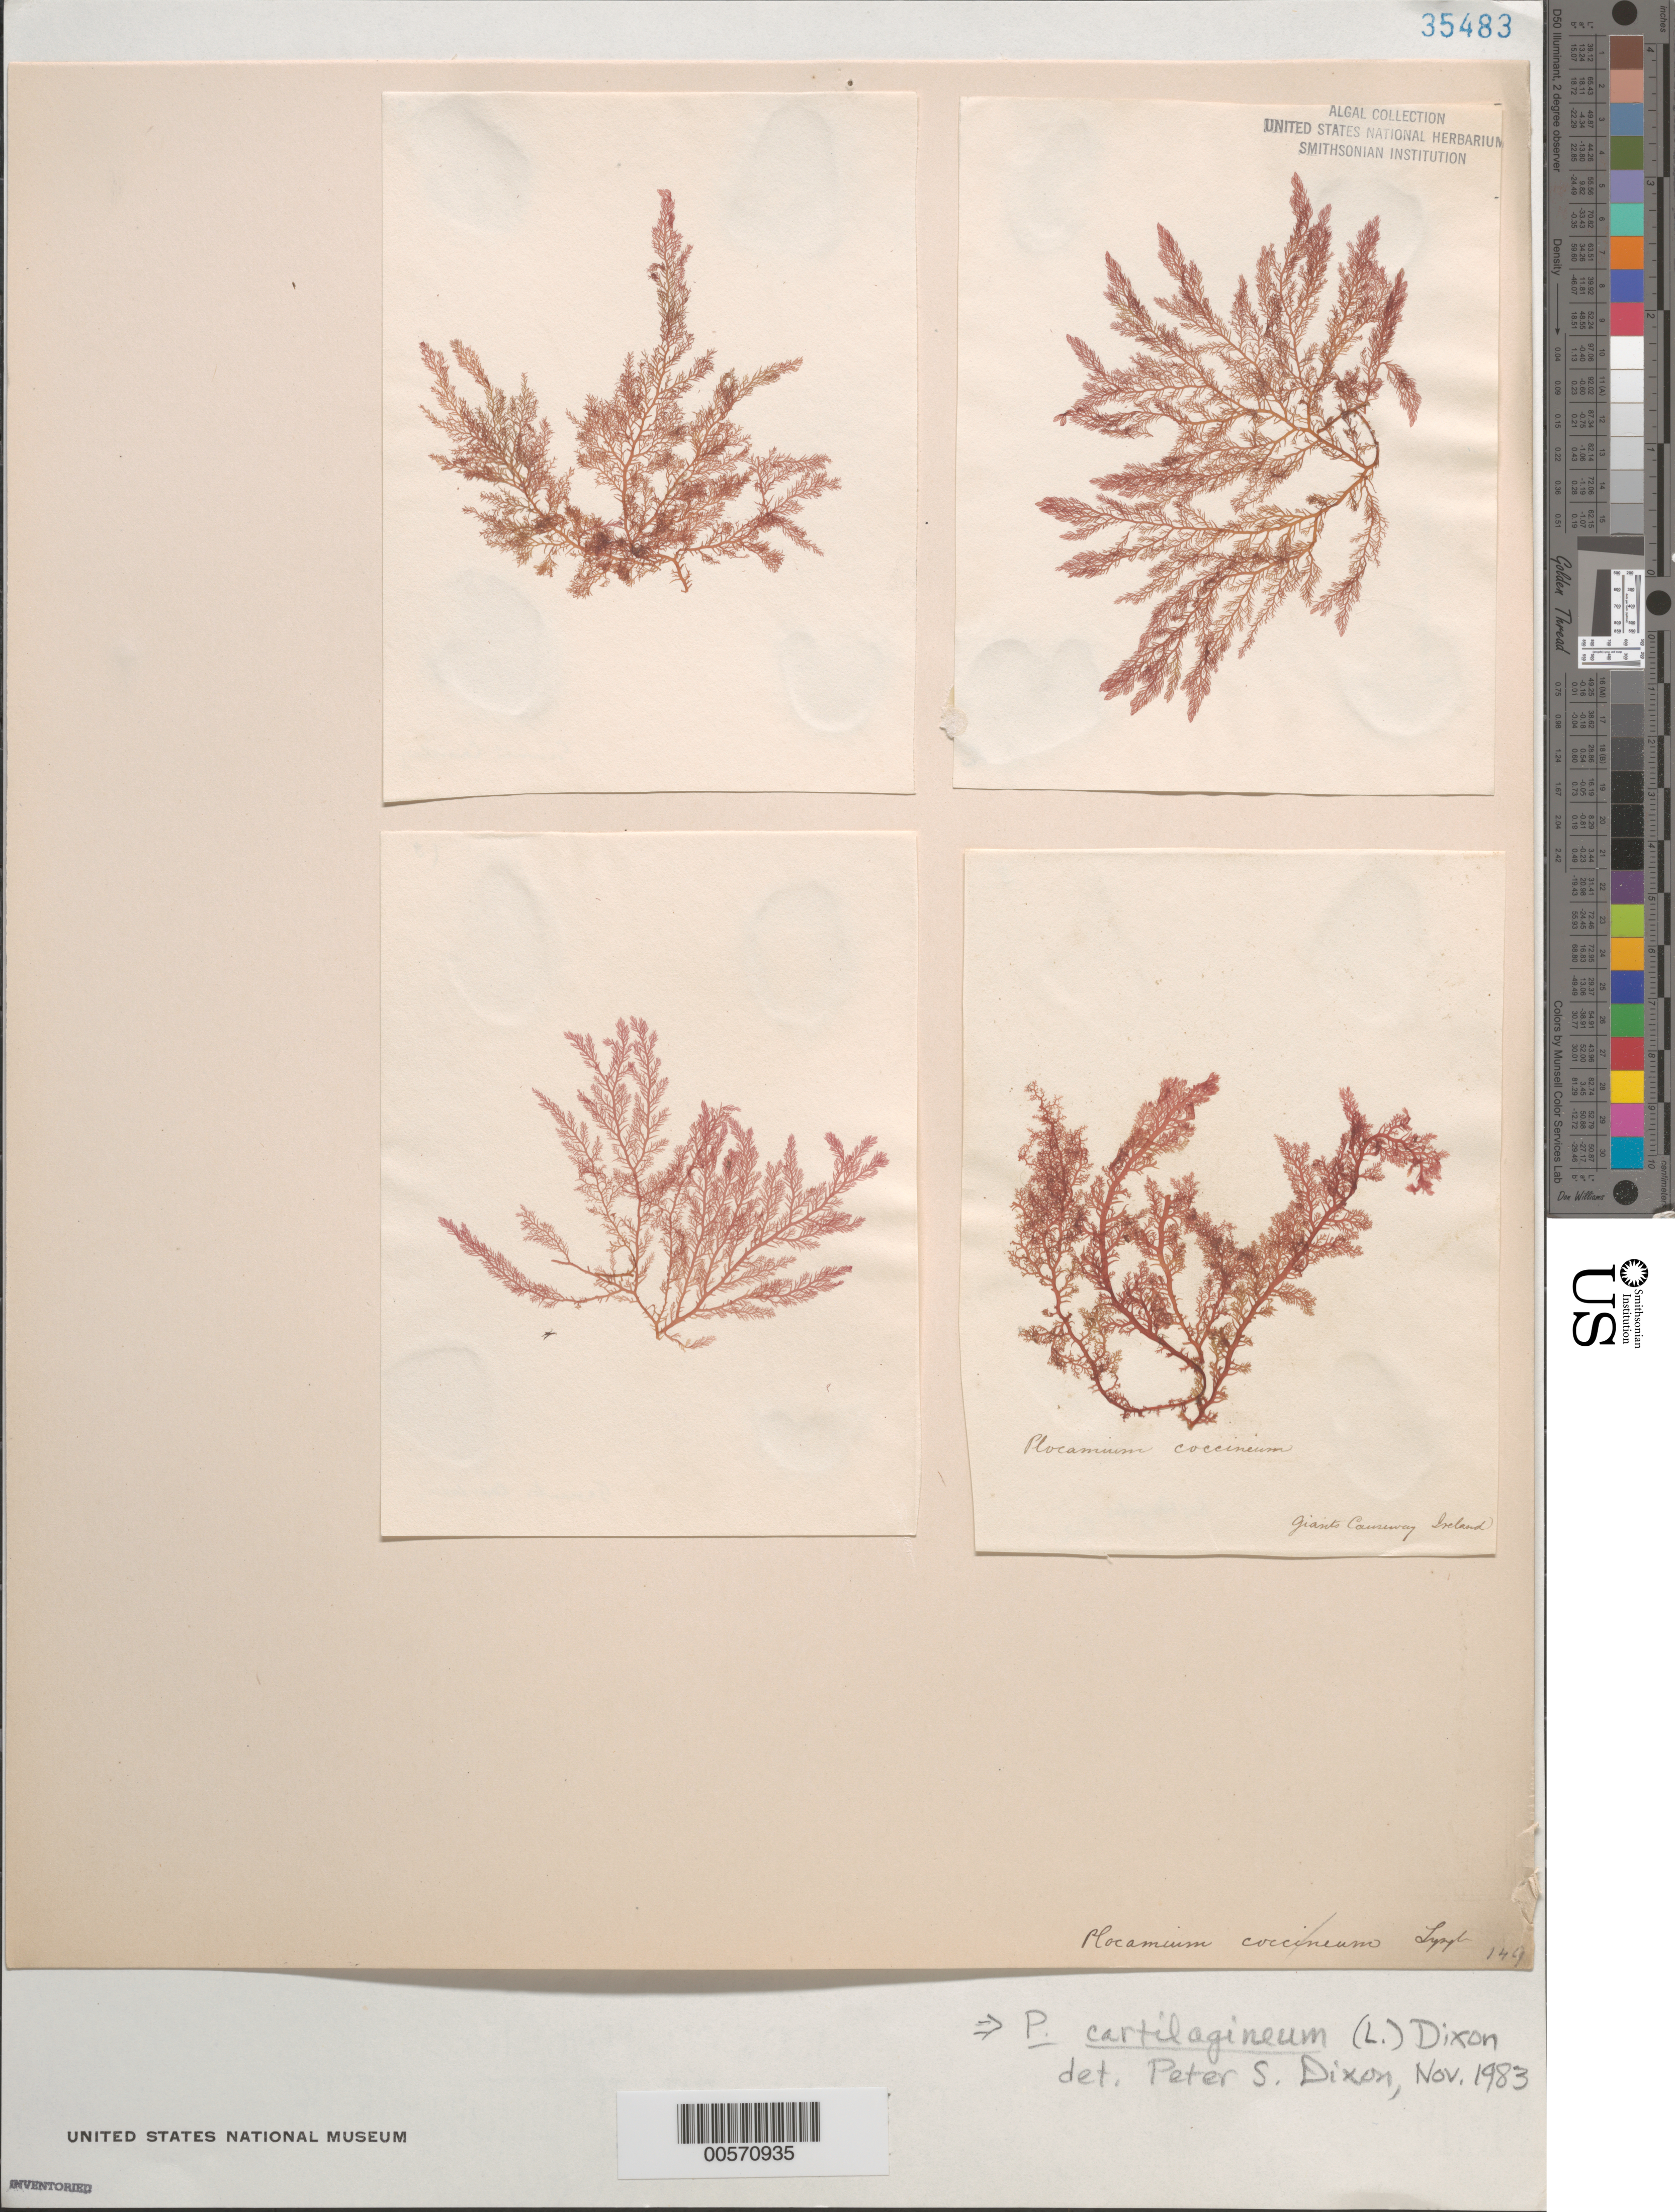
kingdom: Plantae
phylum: Rhodophyta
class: Florideophyceae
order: Plocamiales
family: Plocamiaceae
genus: Plocamium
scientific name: Plocamium cartilagineum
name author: (L.) P.S. Dixon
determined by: Dixon, P. S.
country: United Kingdom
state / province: Northern Ireland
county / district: Antrim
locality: Giant's Causeway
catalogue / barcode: US 35483